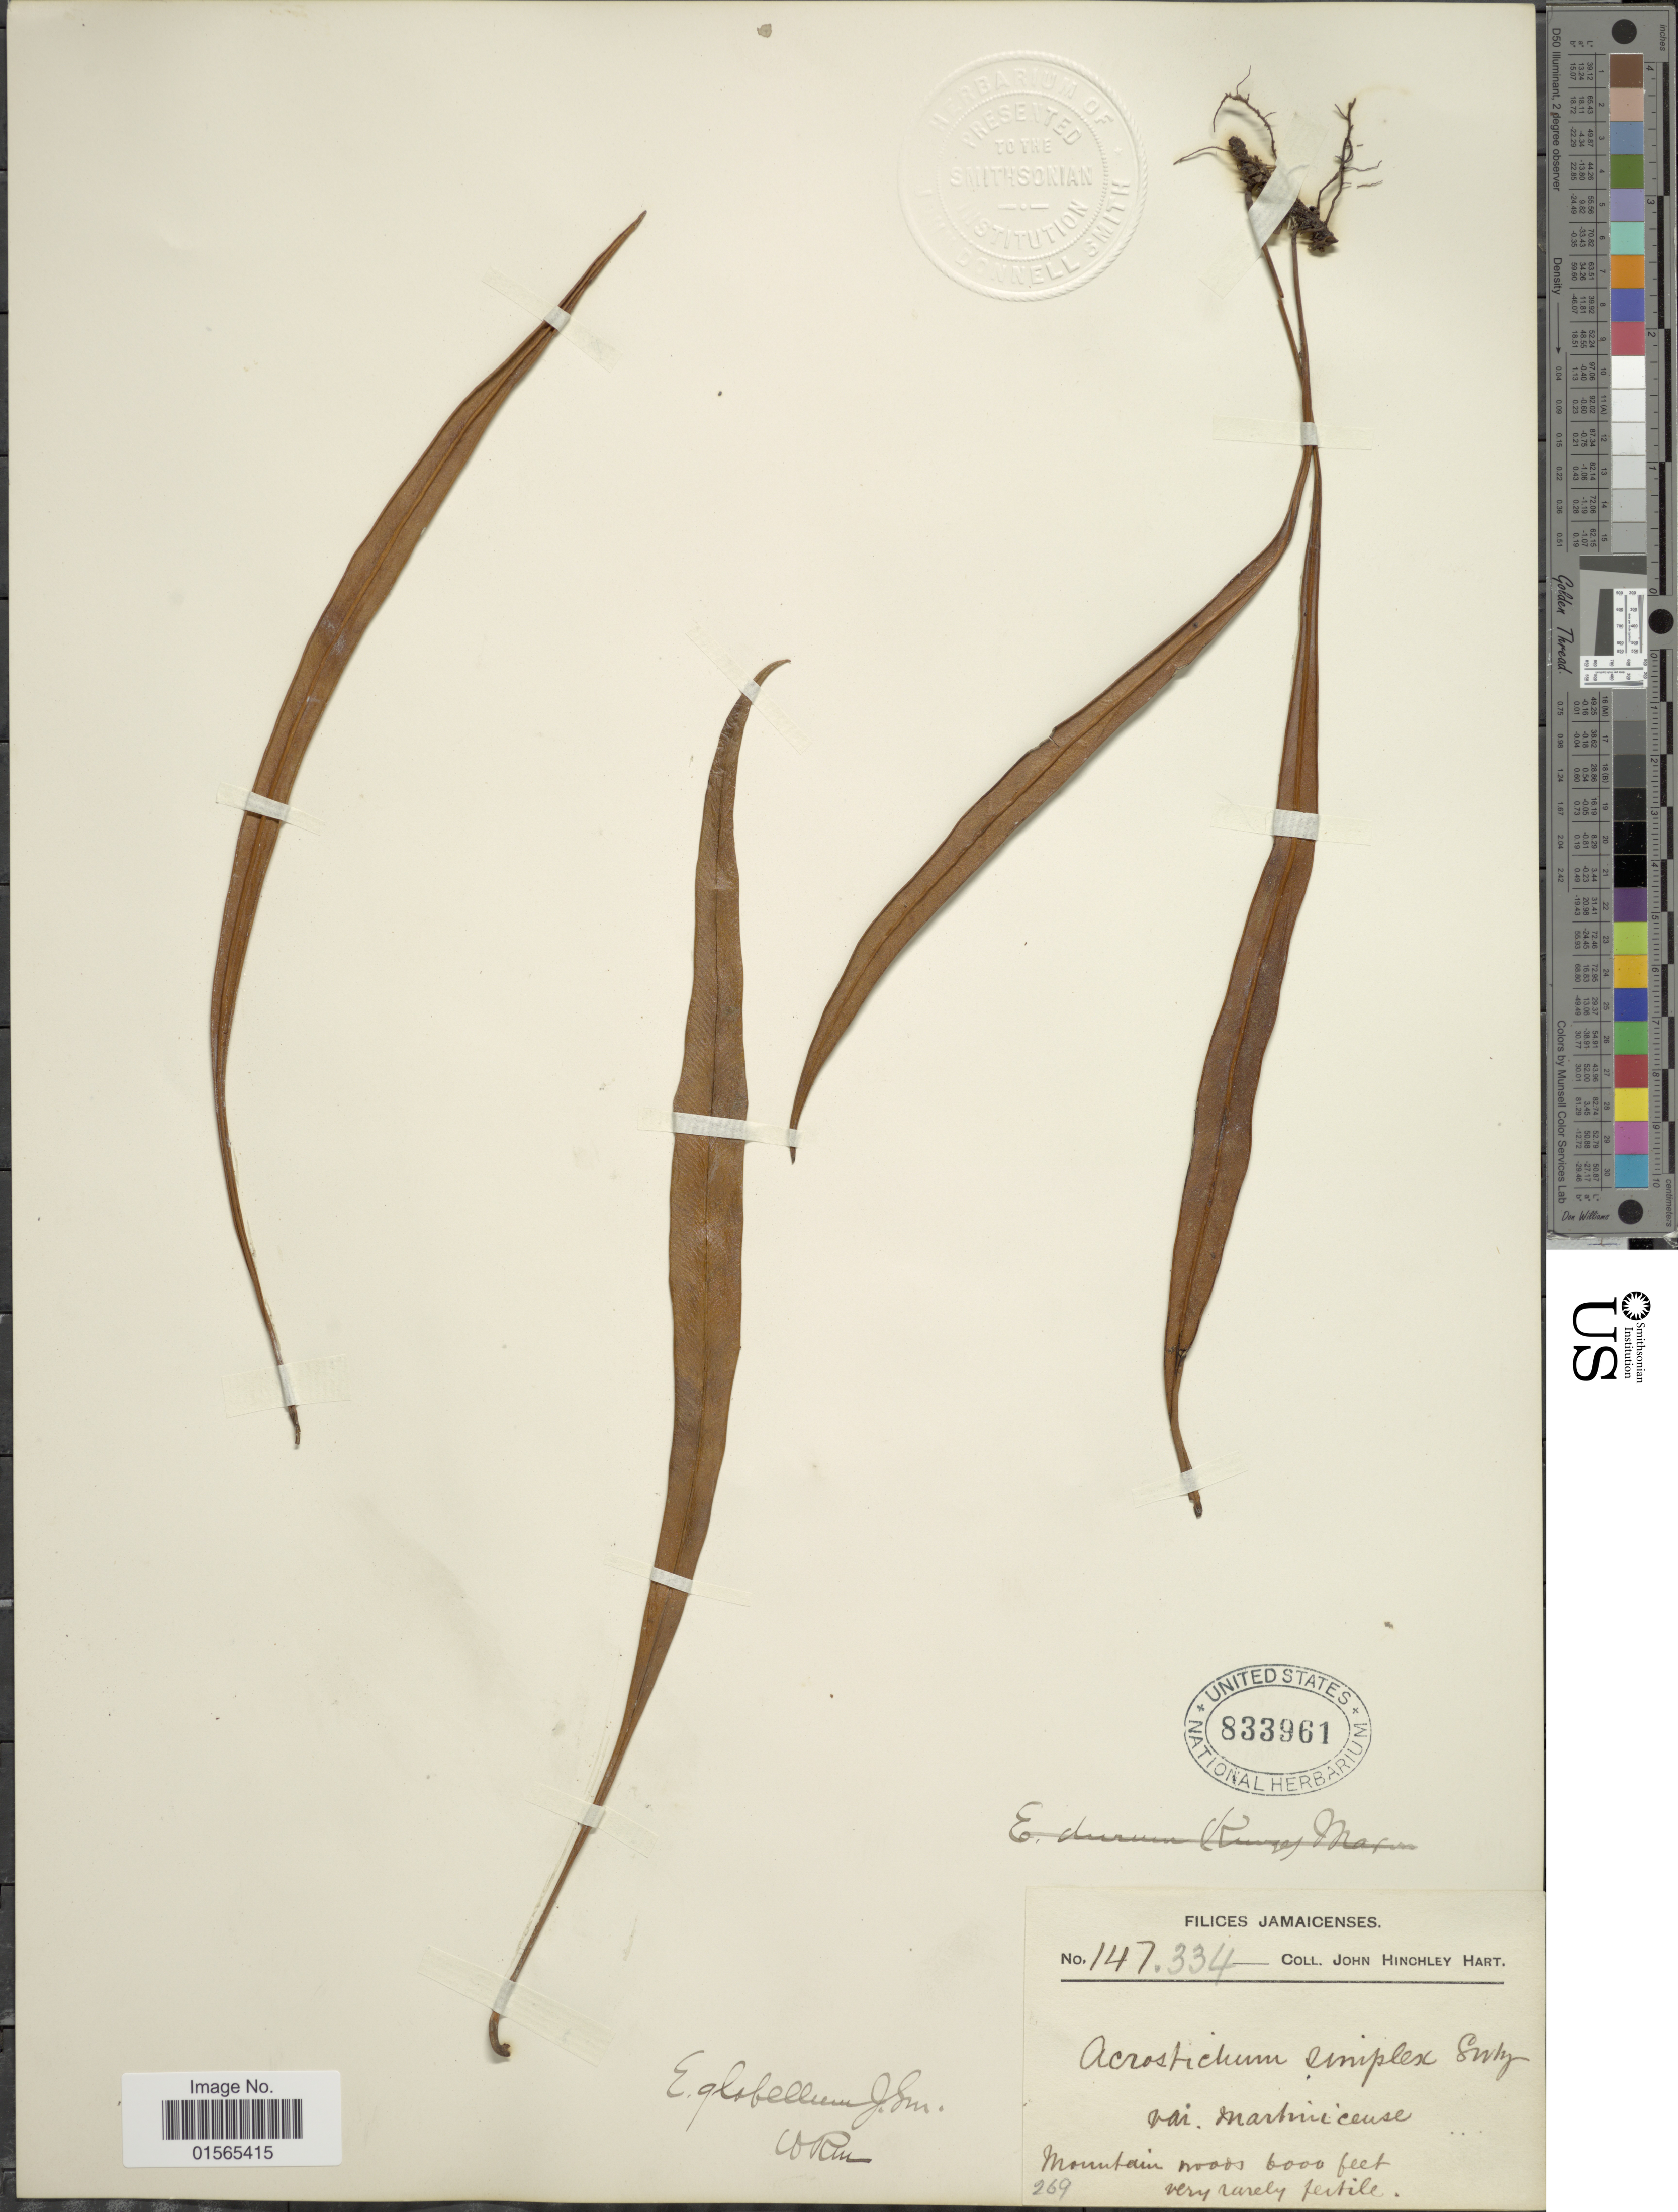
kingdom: Plantae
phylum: Tracheophyta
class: Polypodiopsida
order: Polypodiales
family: Dryopteridaceae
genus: Elaphoglossum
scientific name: Elaphoglossum glabellum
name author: J. Sm.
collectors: J. H. Hart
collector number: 147334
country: Jamaica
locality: Mountain woods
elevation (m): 1829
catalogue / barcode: US 833961